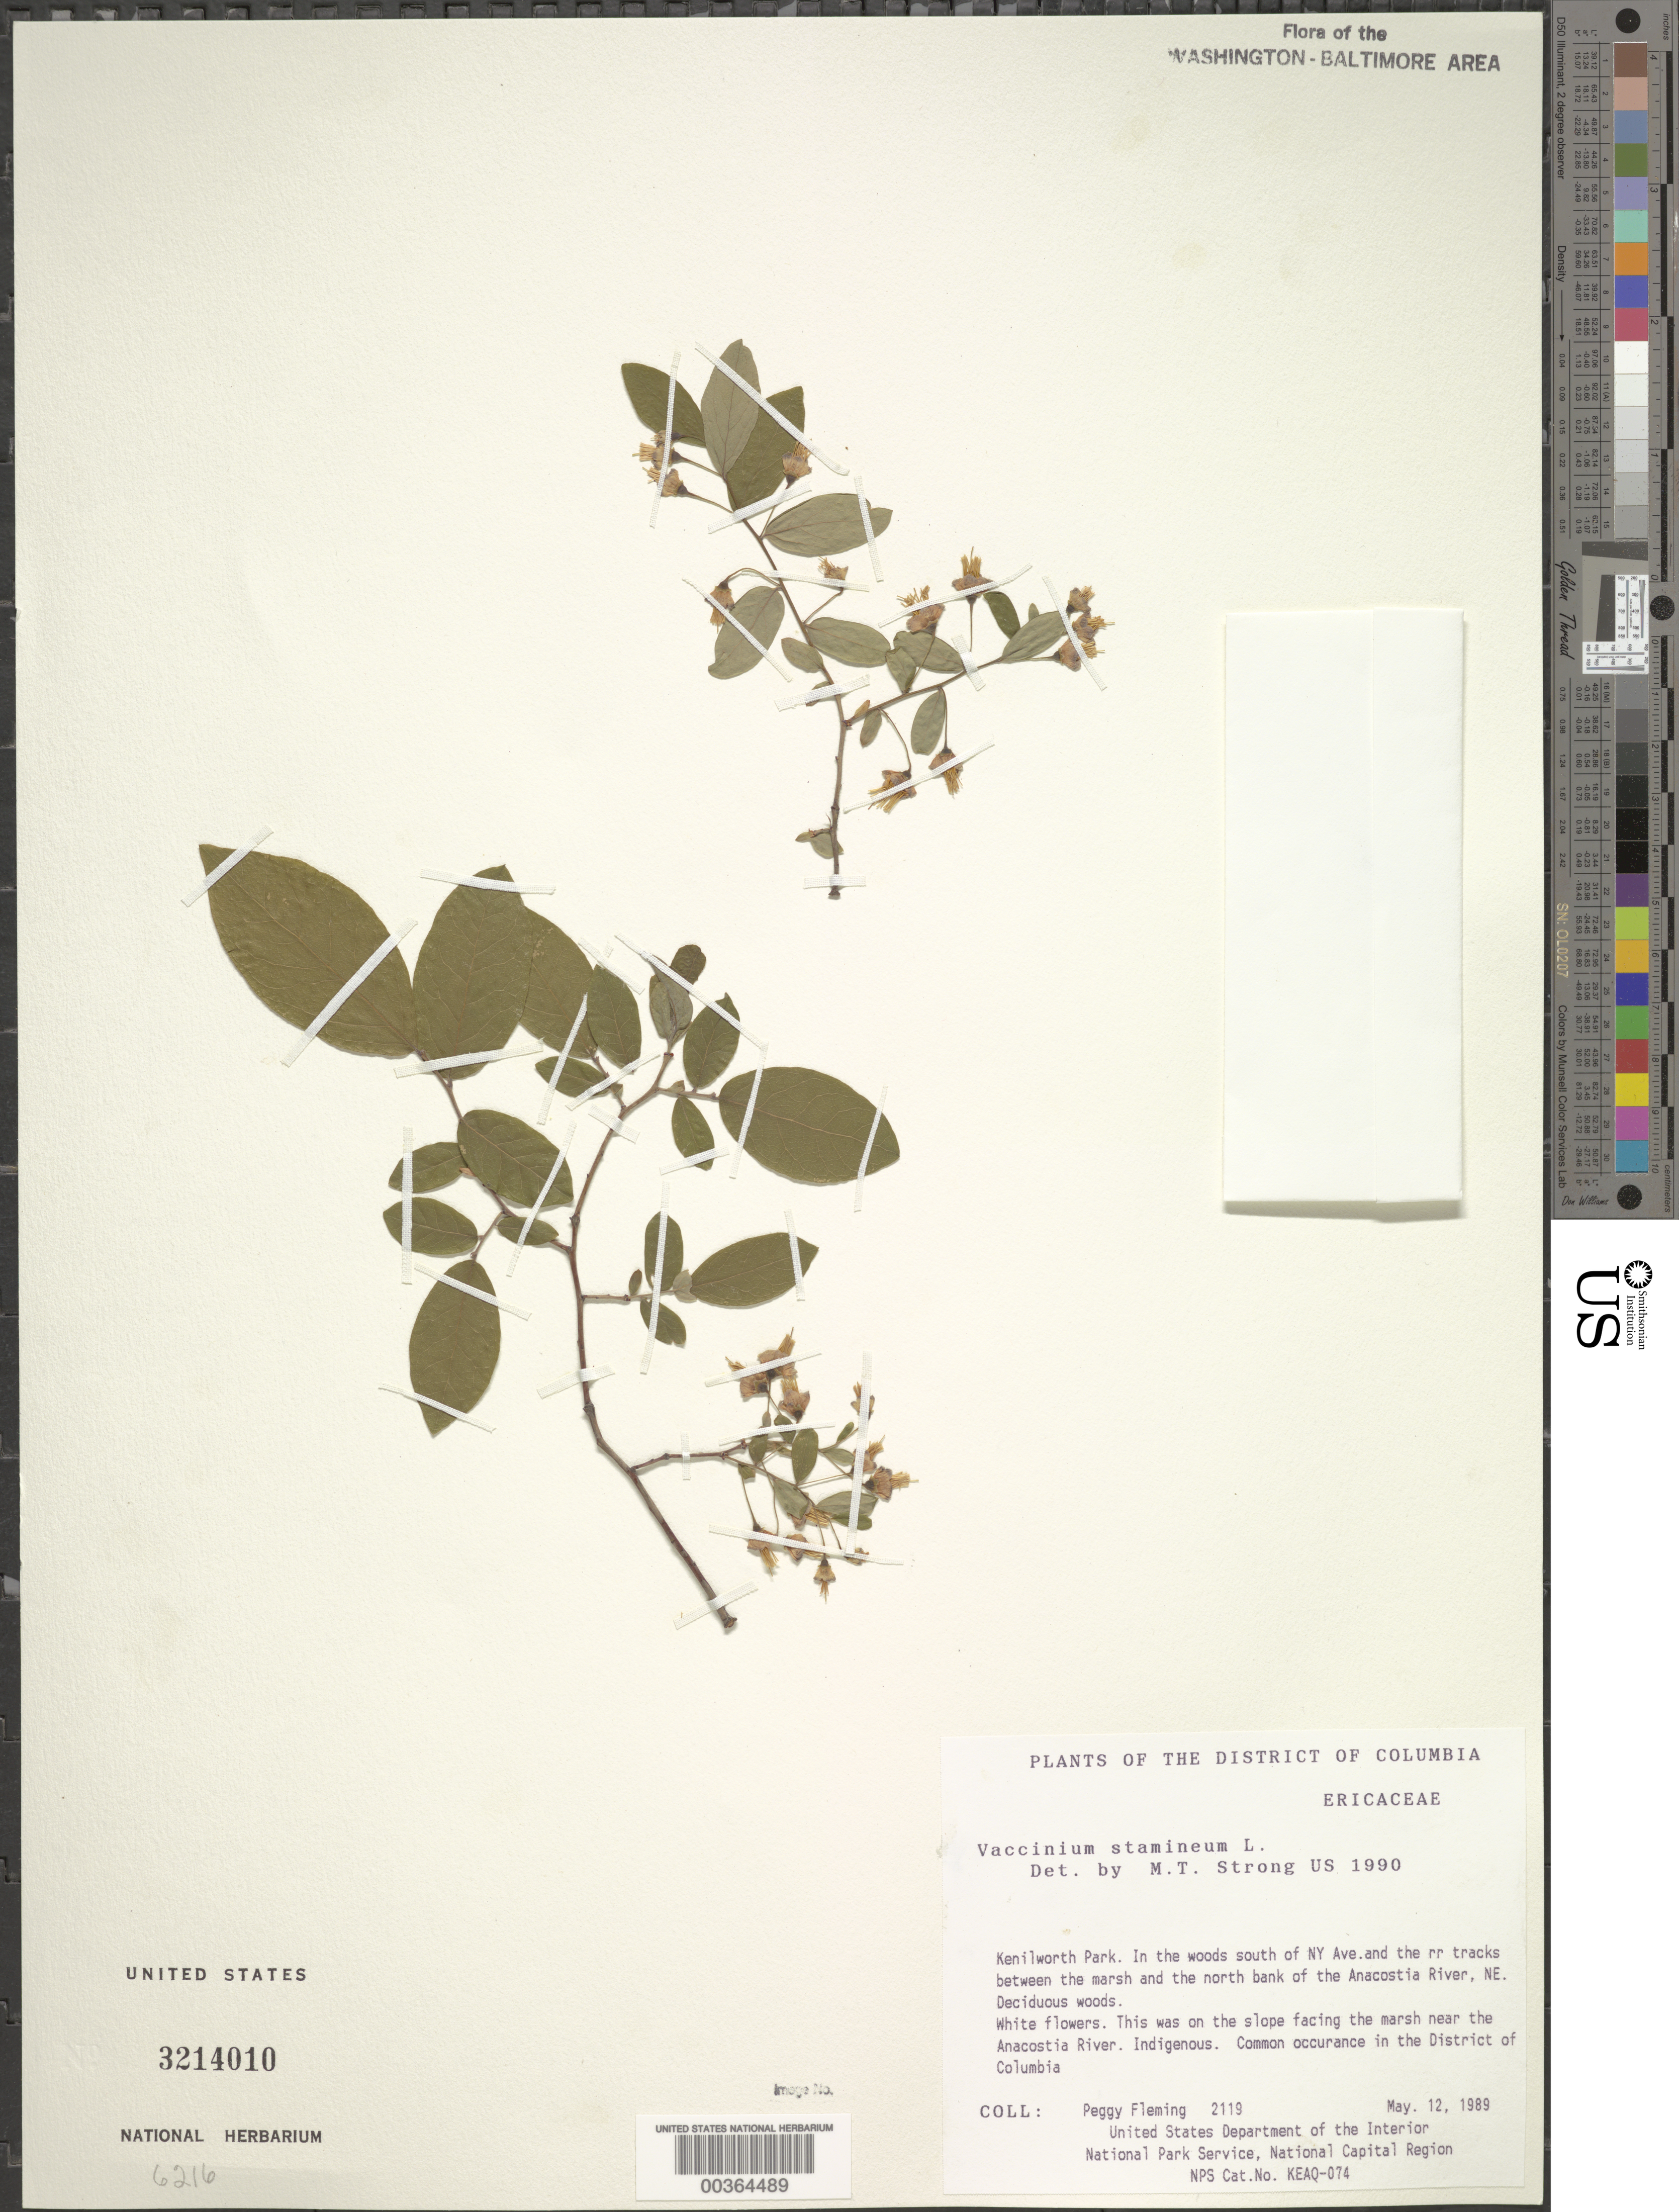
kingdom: Plantae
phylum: Tracheophyta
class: Magnoliopsida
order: Ericales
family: Ericaceae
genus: Vaccinium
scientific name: Vaccinium stamineum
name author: L.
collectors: P. Fleming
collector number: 2119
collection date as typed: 12 May 1989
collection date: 1989-05-12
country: United States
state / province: District of Columbia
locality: Kenilworth Park, S of NY Ave and RR Tracks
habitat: Deciduous woods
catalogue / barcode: US 3214010